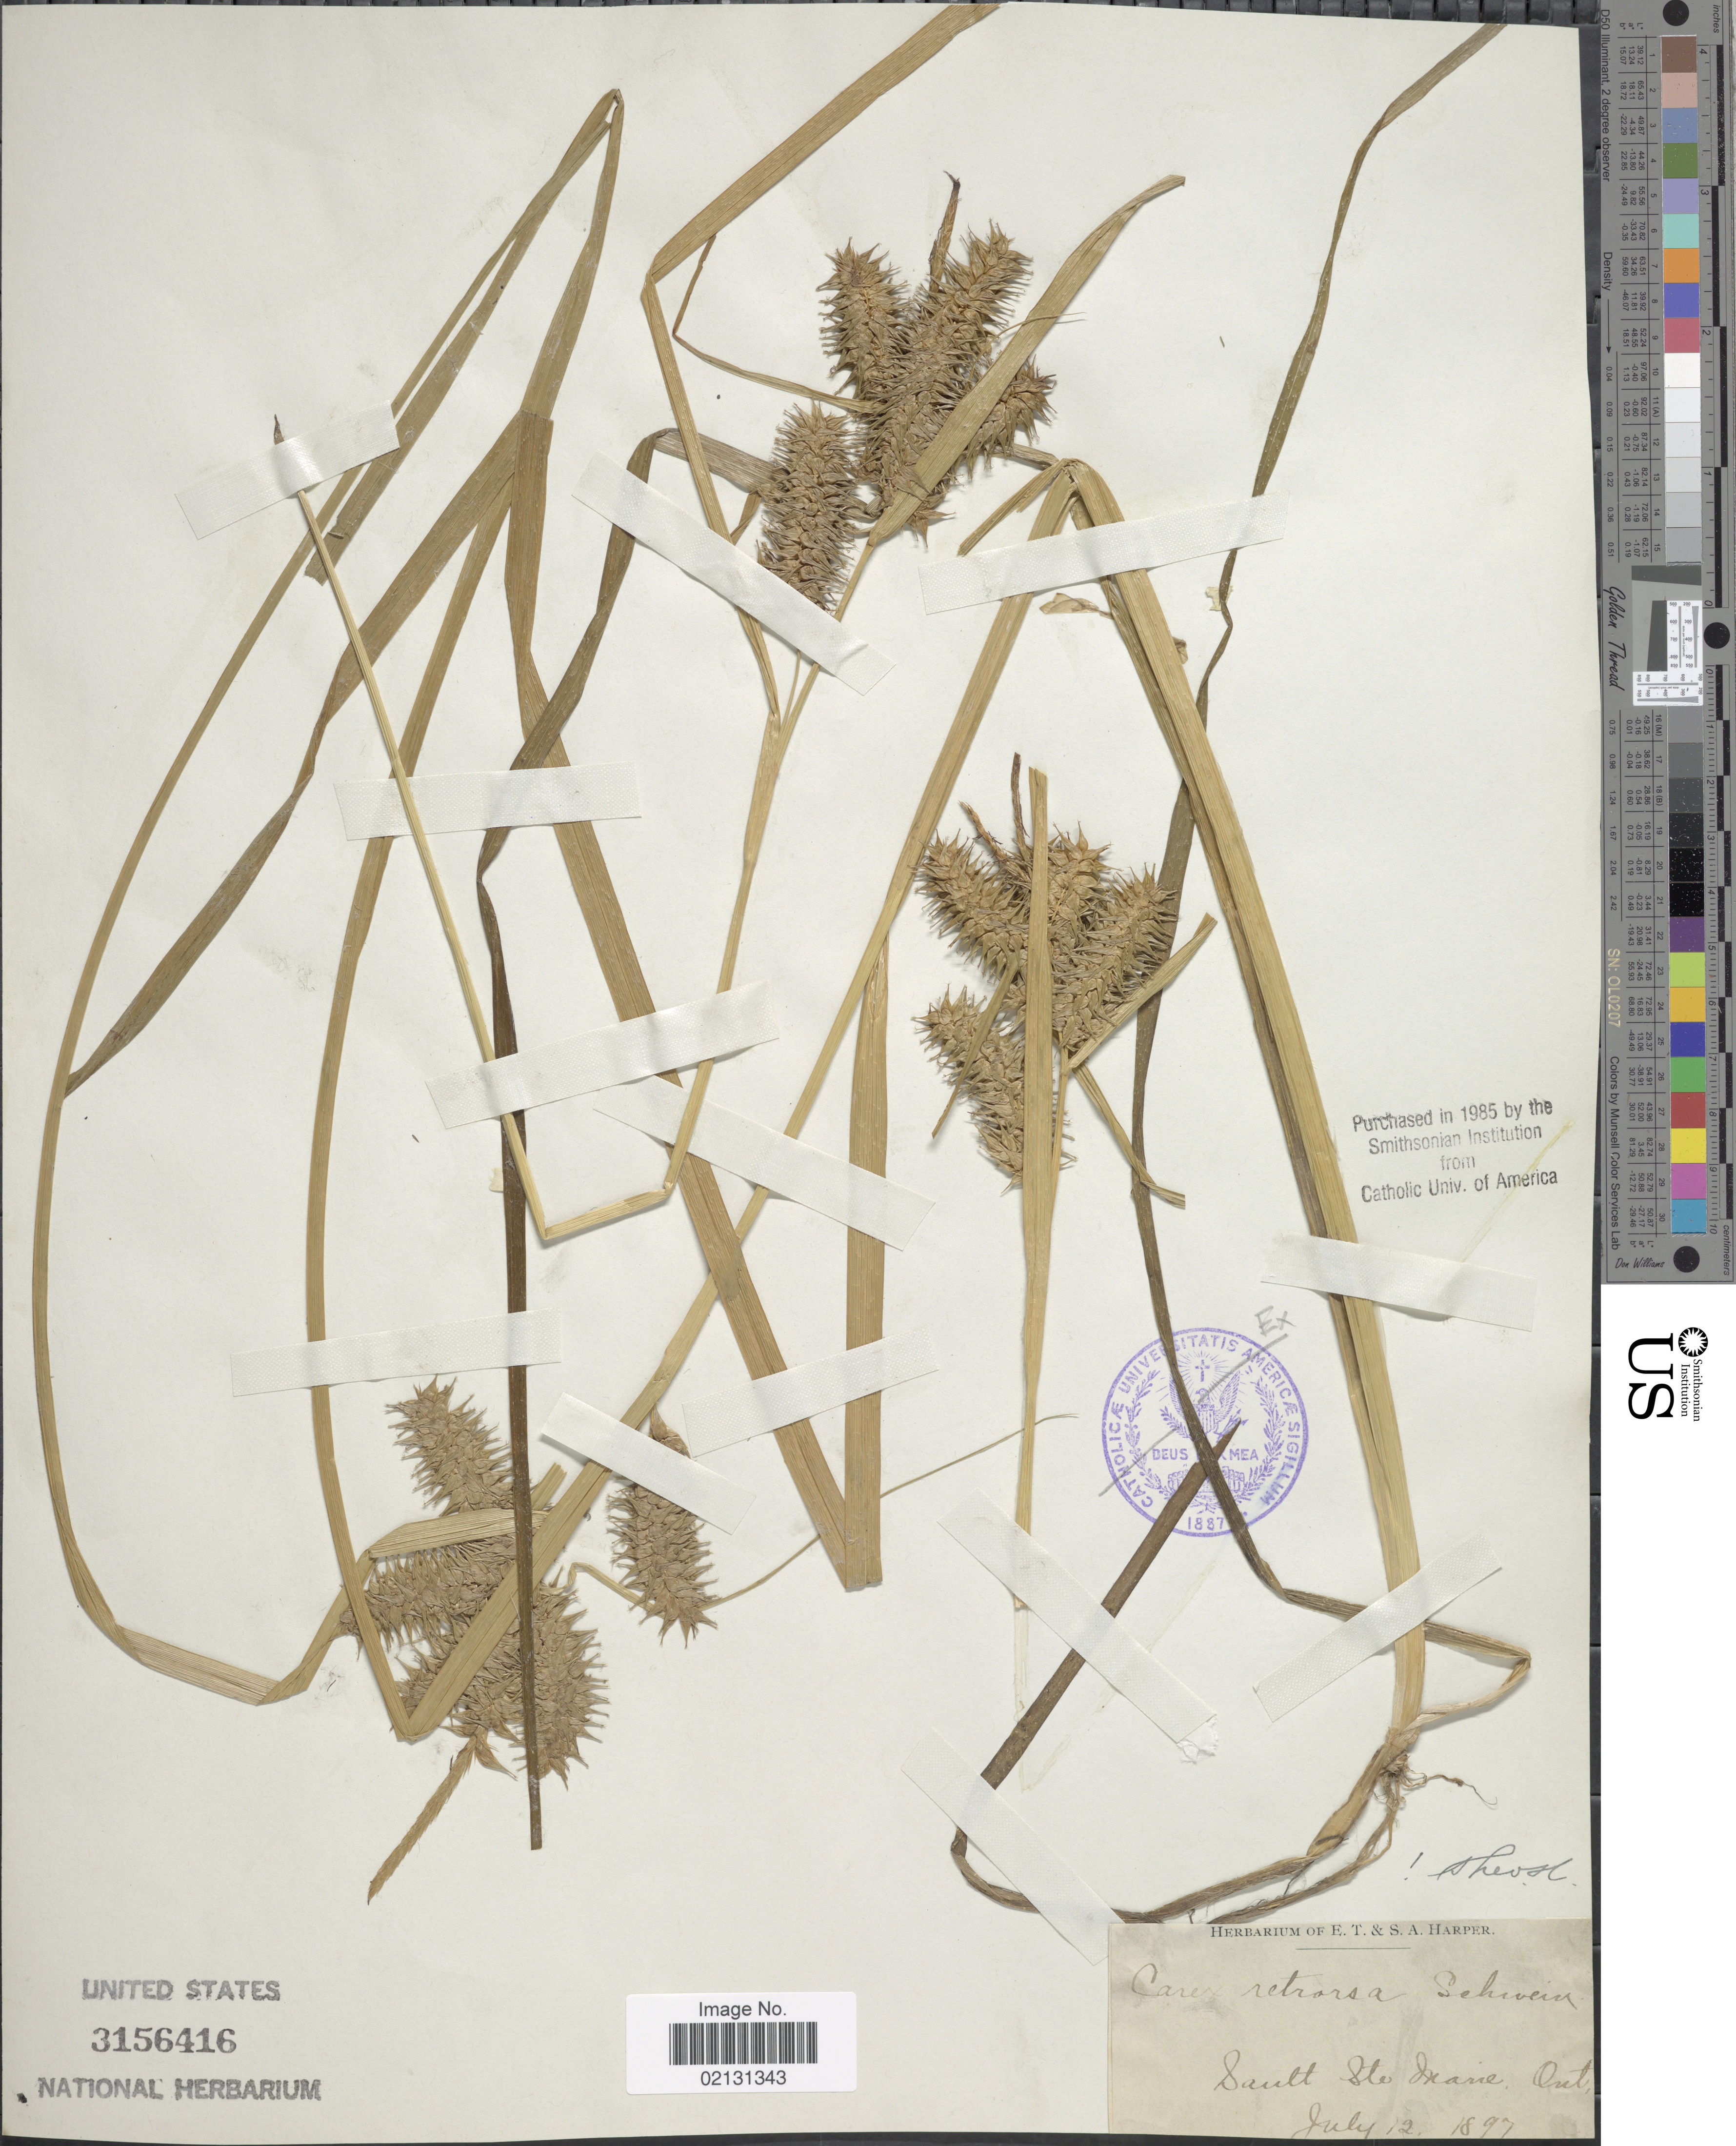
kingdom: Plantae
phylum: Tracheophyta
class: Liliopsida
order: Poales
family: Cyperaceae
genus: Carex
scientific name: Carex retrorsa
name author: Schwein.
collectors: ex herb. E. T. & S. A. Harper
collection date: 1897-07-12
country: Canada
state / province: Ontario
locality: Sault Ste Marie.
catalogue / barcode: US 3156416